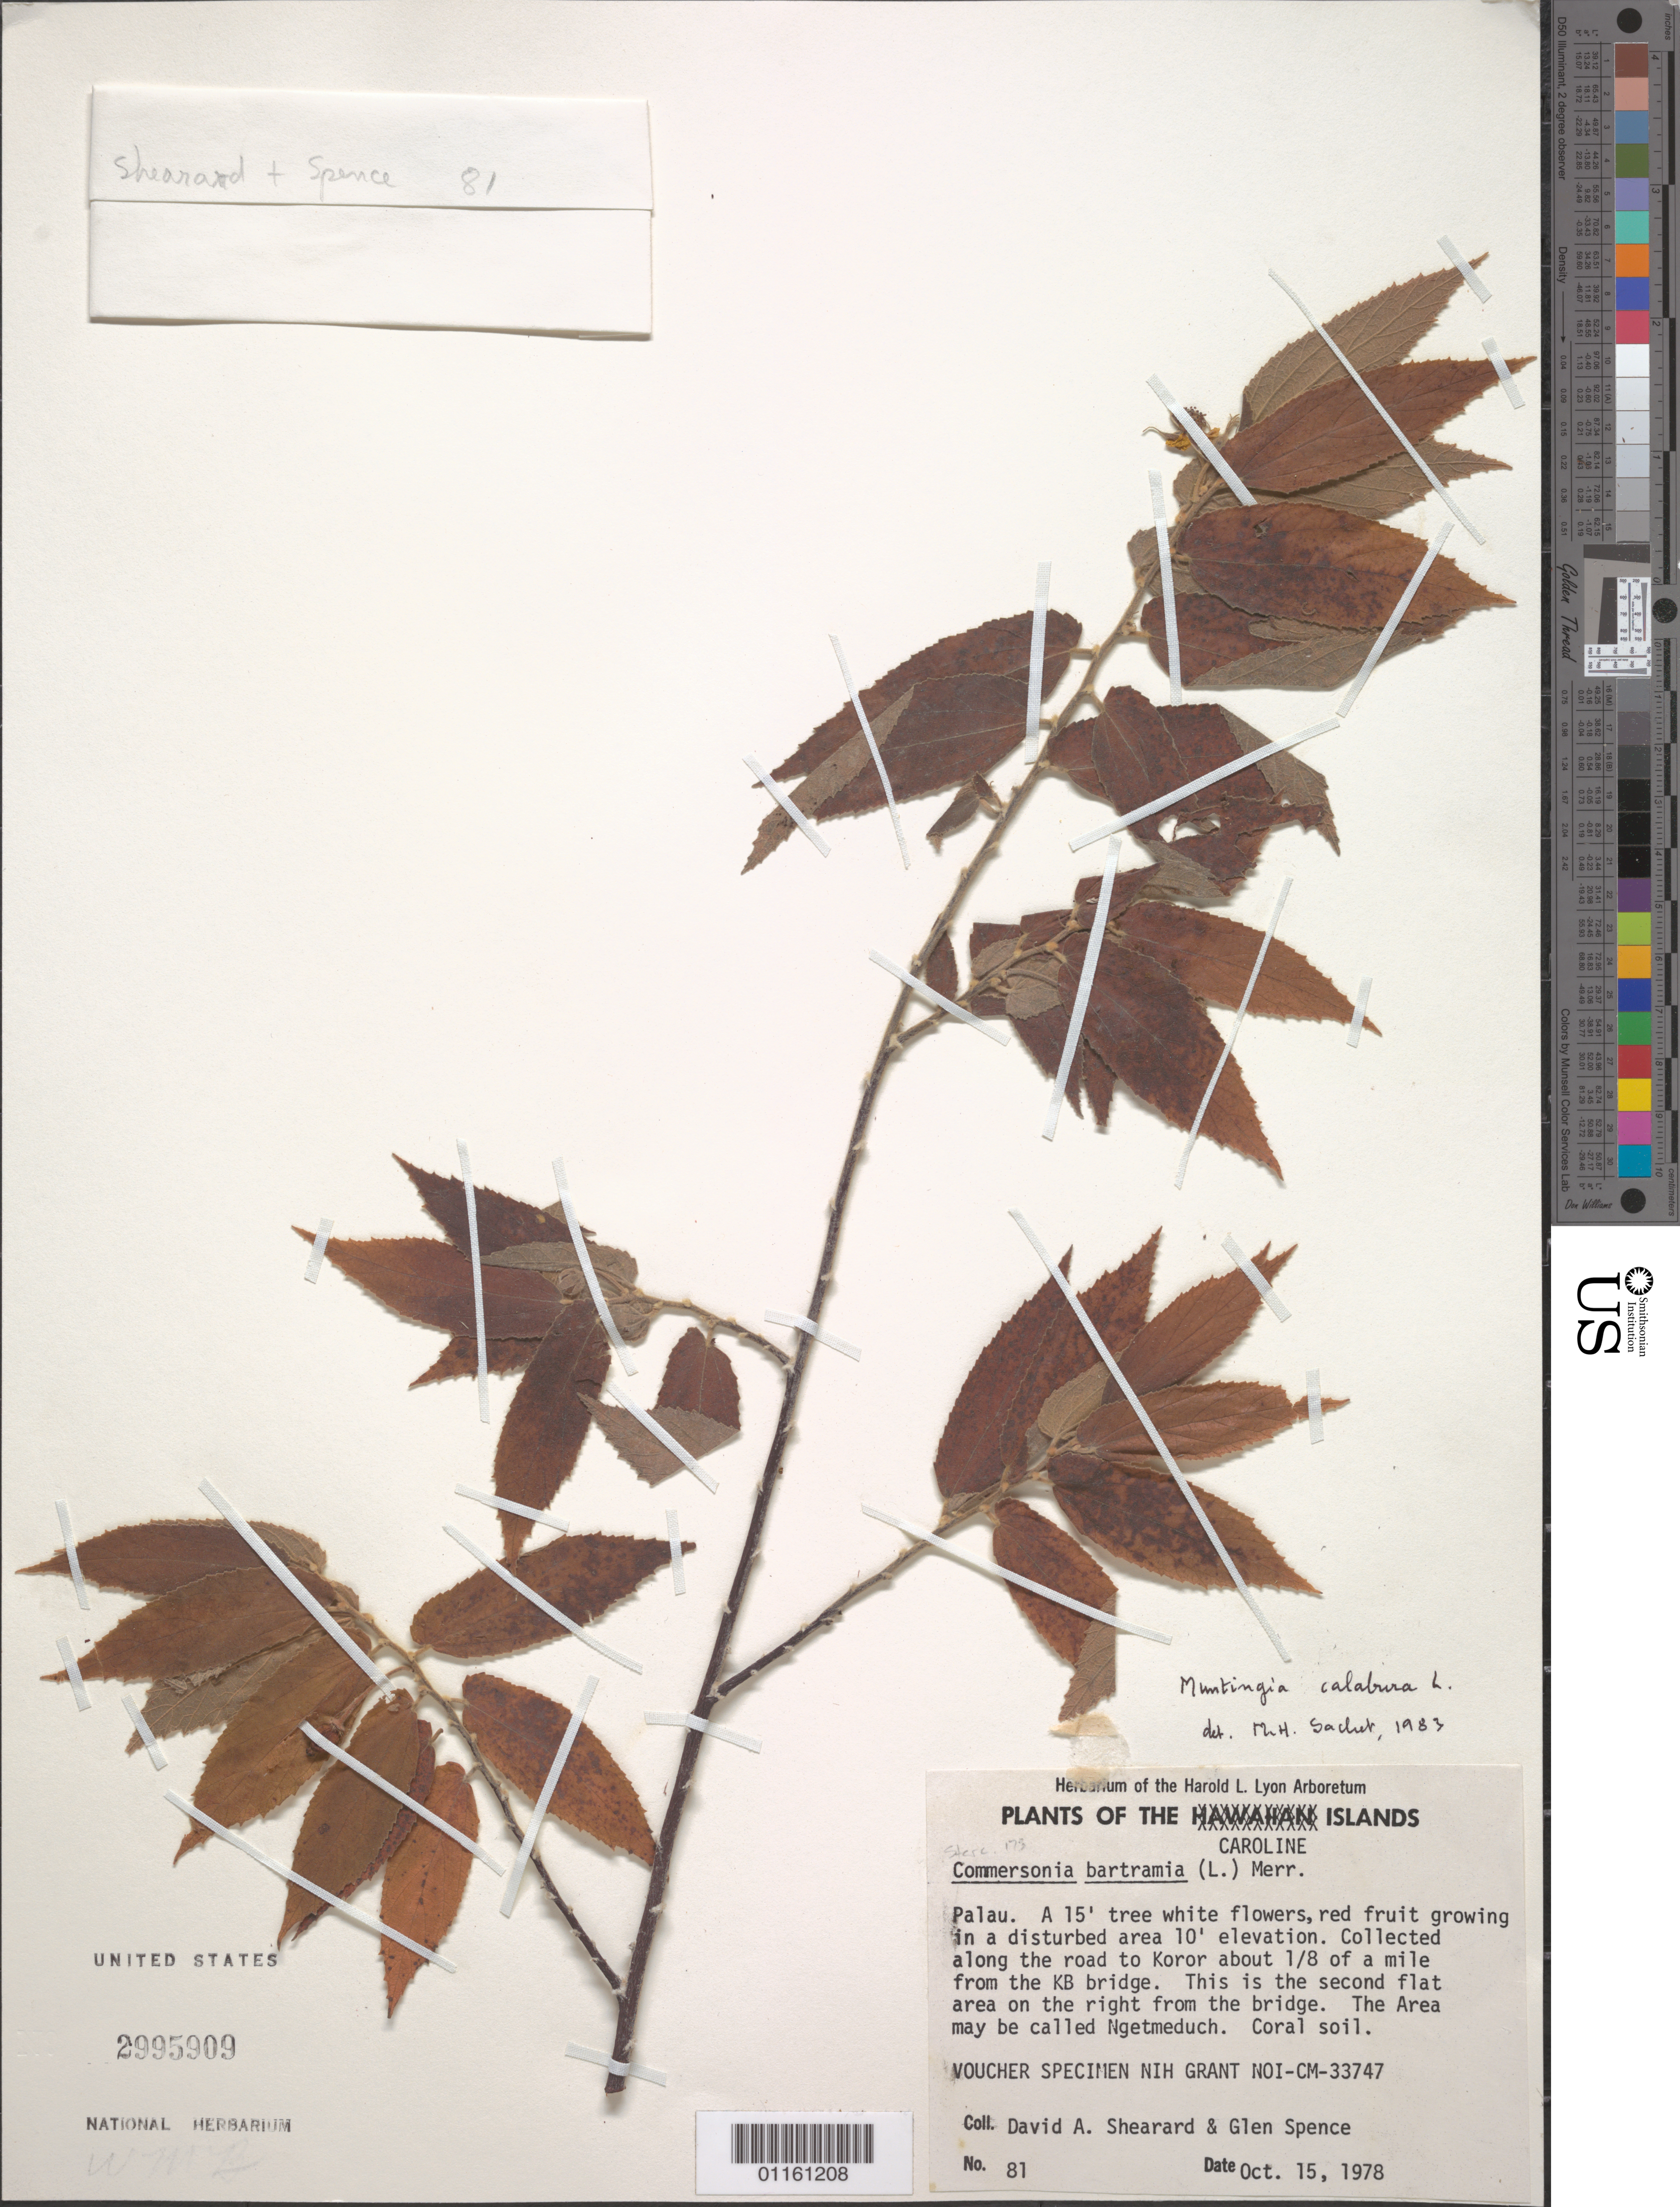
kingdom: Plantae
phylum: Tracheophyta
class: Magnoliopsida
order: Malvales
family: Muntingiaceae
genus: Muntingia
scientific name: Muntingia calabura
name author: L.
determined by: Sachet, M.-H.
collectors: D. Sherard & G. Spence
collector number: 81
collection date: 1978-10-15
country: Palau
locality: Along the road to Koror about 1/8 of a mile from the KB bridge. This is the second flat area on the right from the bridge. The area may be called Ngetmeduch.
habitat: Coral soil.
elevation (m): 10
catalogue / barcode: US 2995909